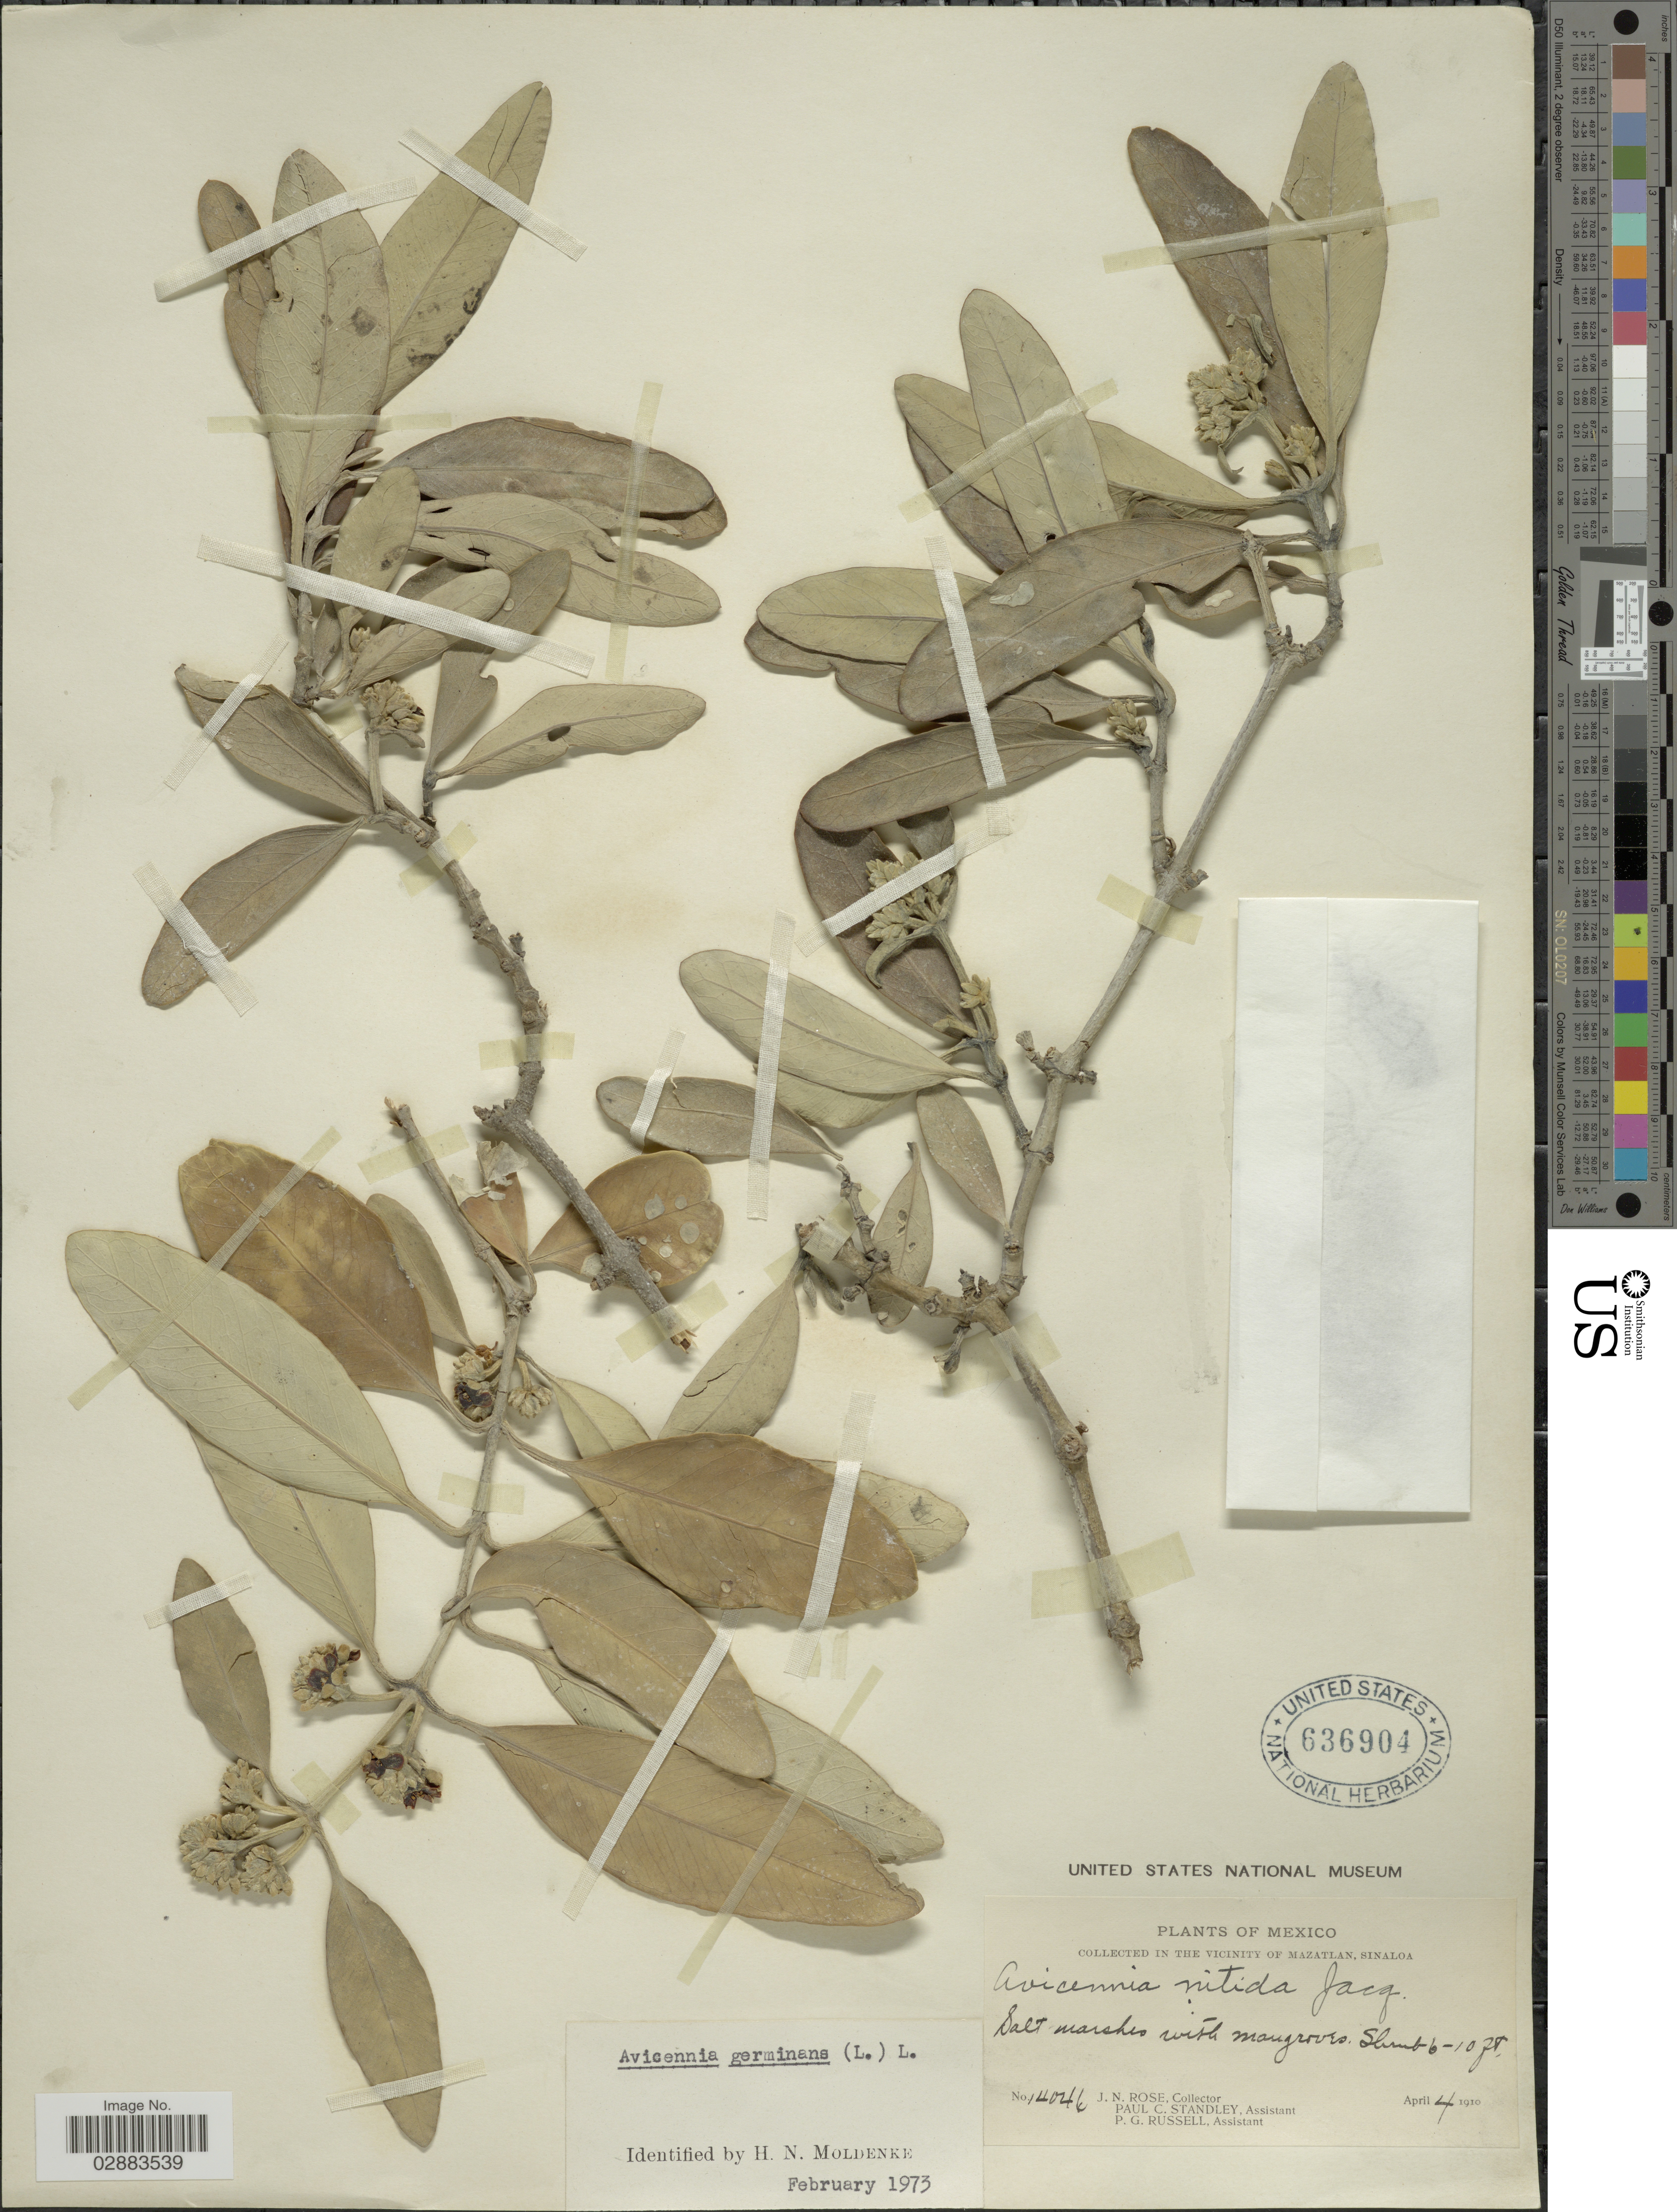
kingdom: Plantae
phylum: Tracheophyta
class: Magnoliopsida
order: Lamiales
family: Acanthaceae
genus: Avicennia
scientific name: Avicennia germinans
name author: (L.) L.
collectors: J. N. Rose, P. C. Standley & P. G. Russell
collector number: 14046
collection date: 1910-04-04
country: Mexico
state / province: Sinaloa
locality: In the vicinity of Mazatlan.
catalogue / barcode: US 636904